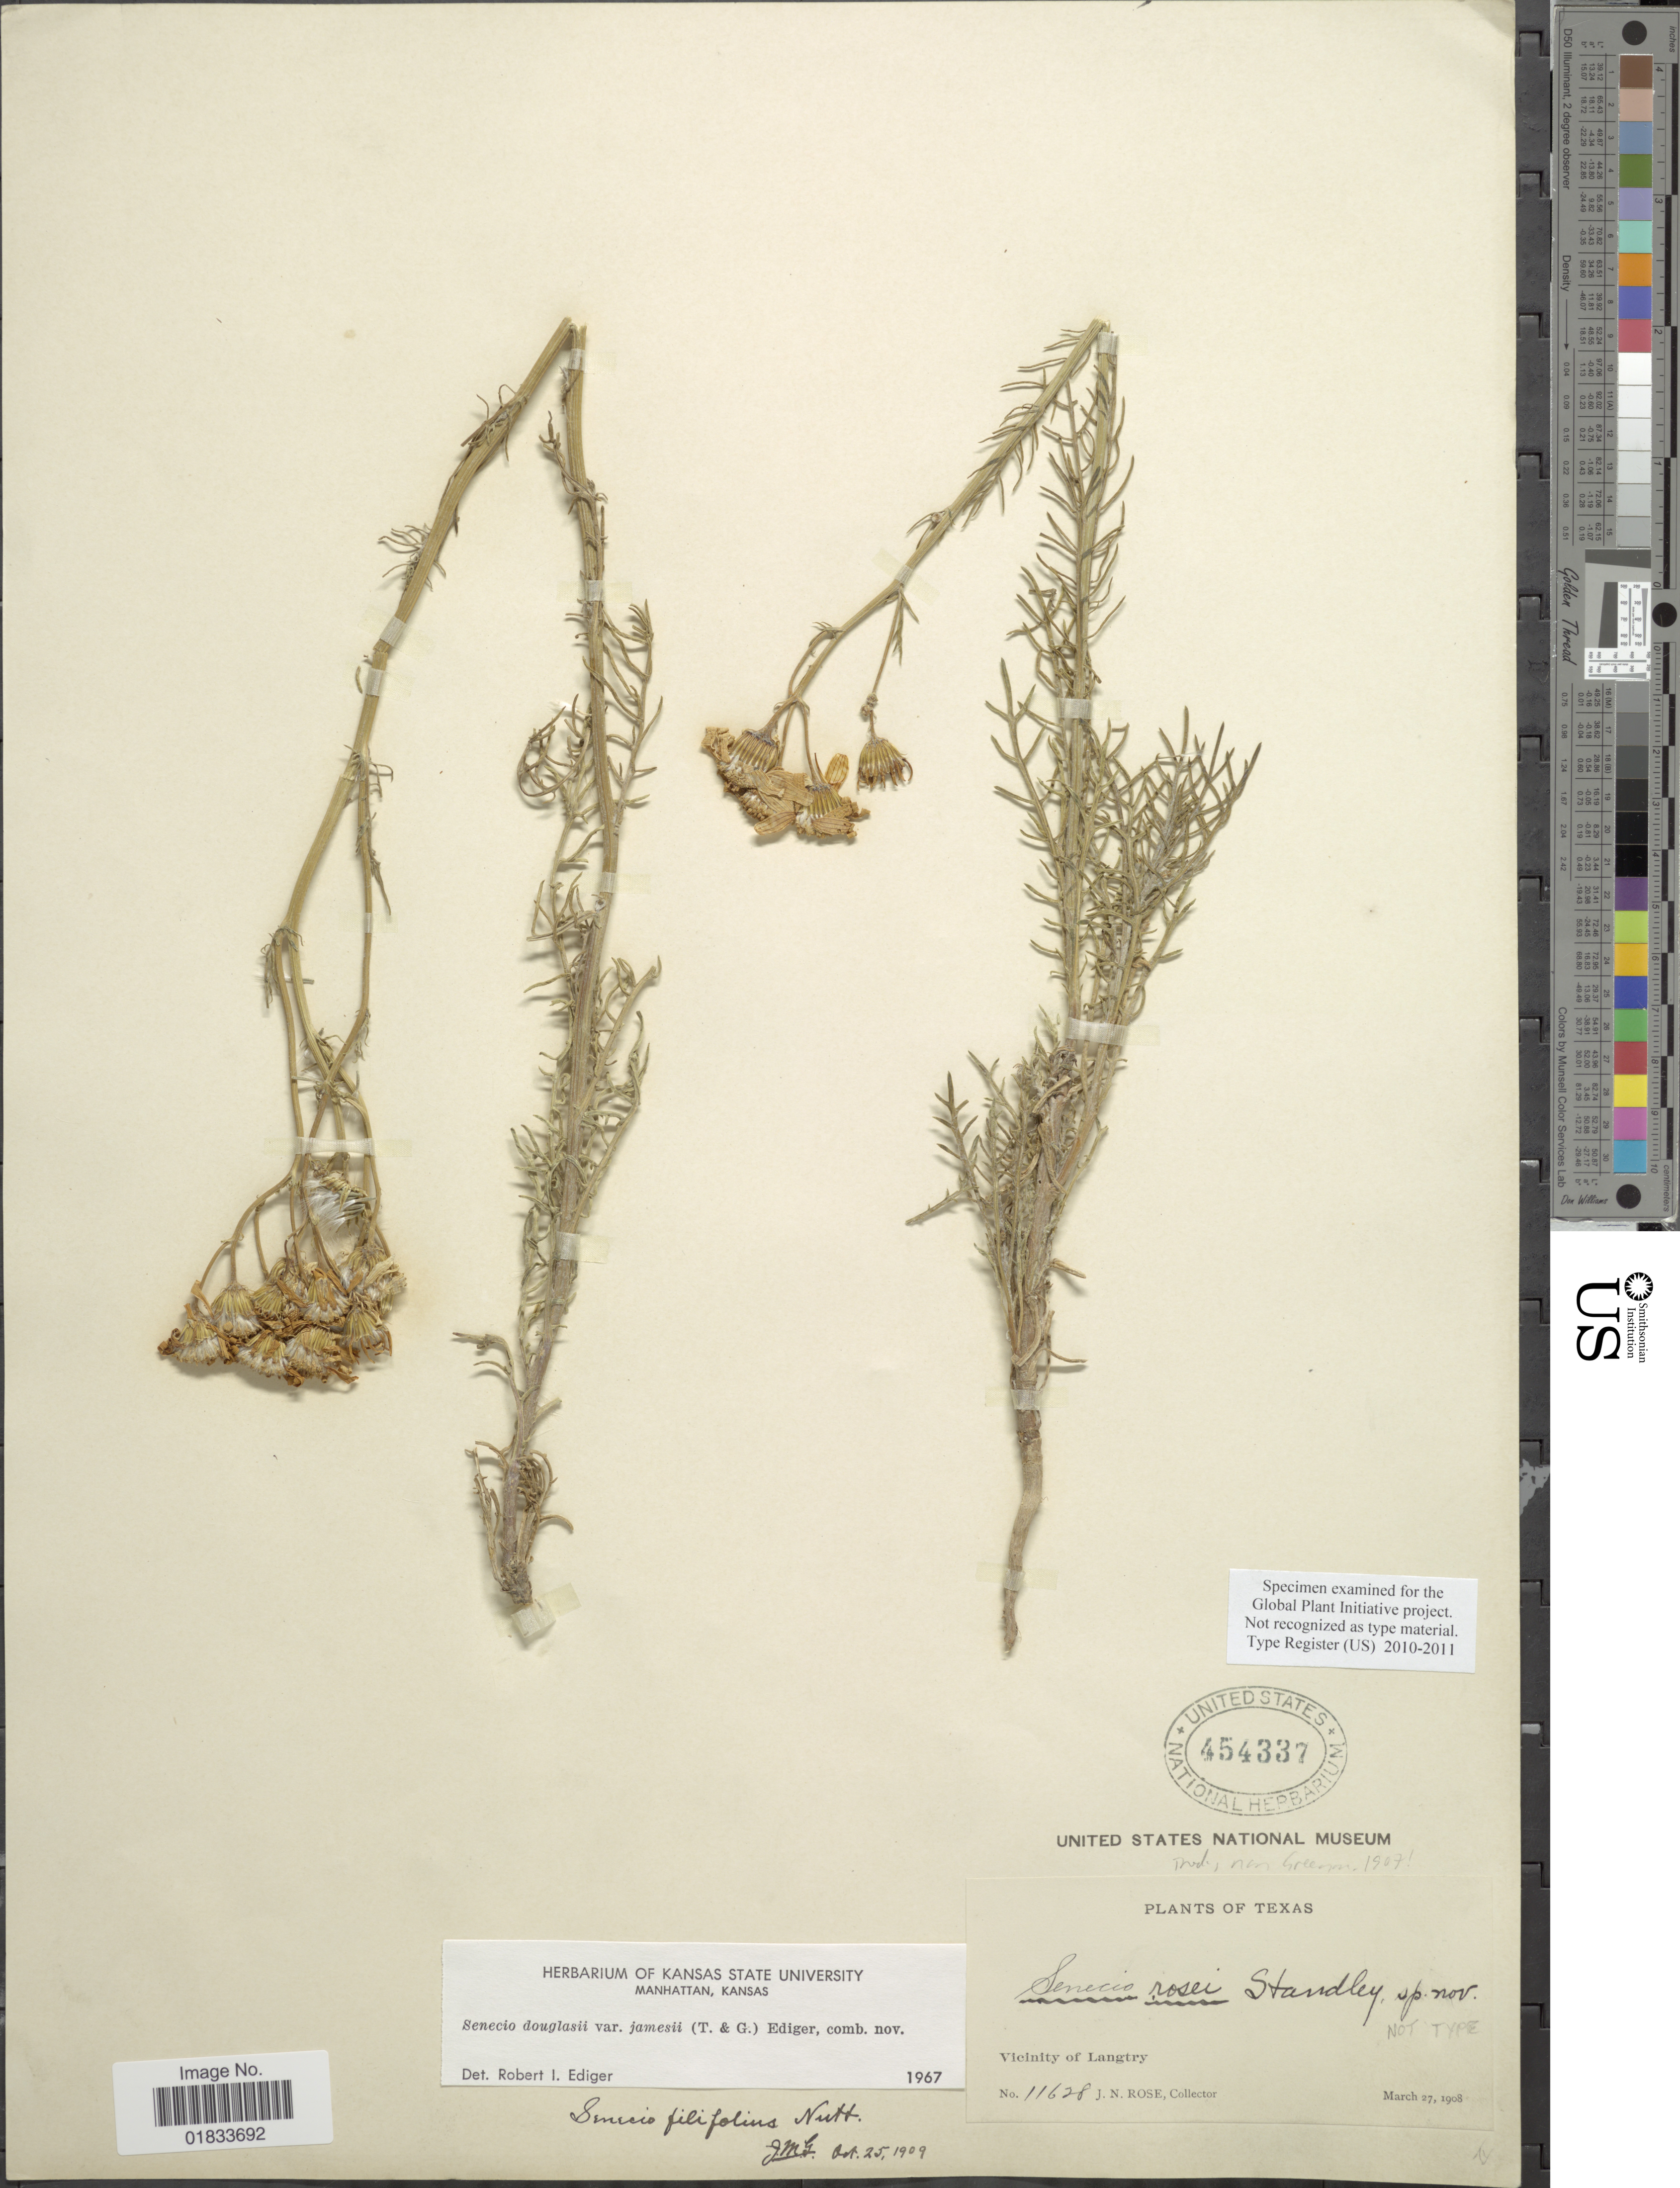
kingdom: Plantae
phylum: Tracheophyta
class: Magnoliopsida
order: Asterales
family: Asteraceae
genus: Senecio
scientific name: Senecio flaccidus var. flaccidus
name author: Less.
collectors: J. N. Rose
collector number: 11628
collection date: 1908-03-27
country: United States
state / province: Texas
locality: Vicinity of Langtry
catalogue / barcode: US 454337